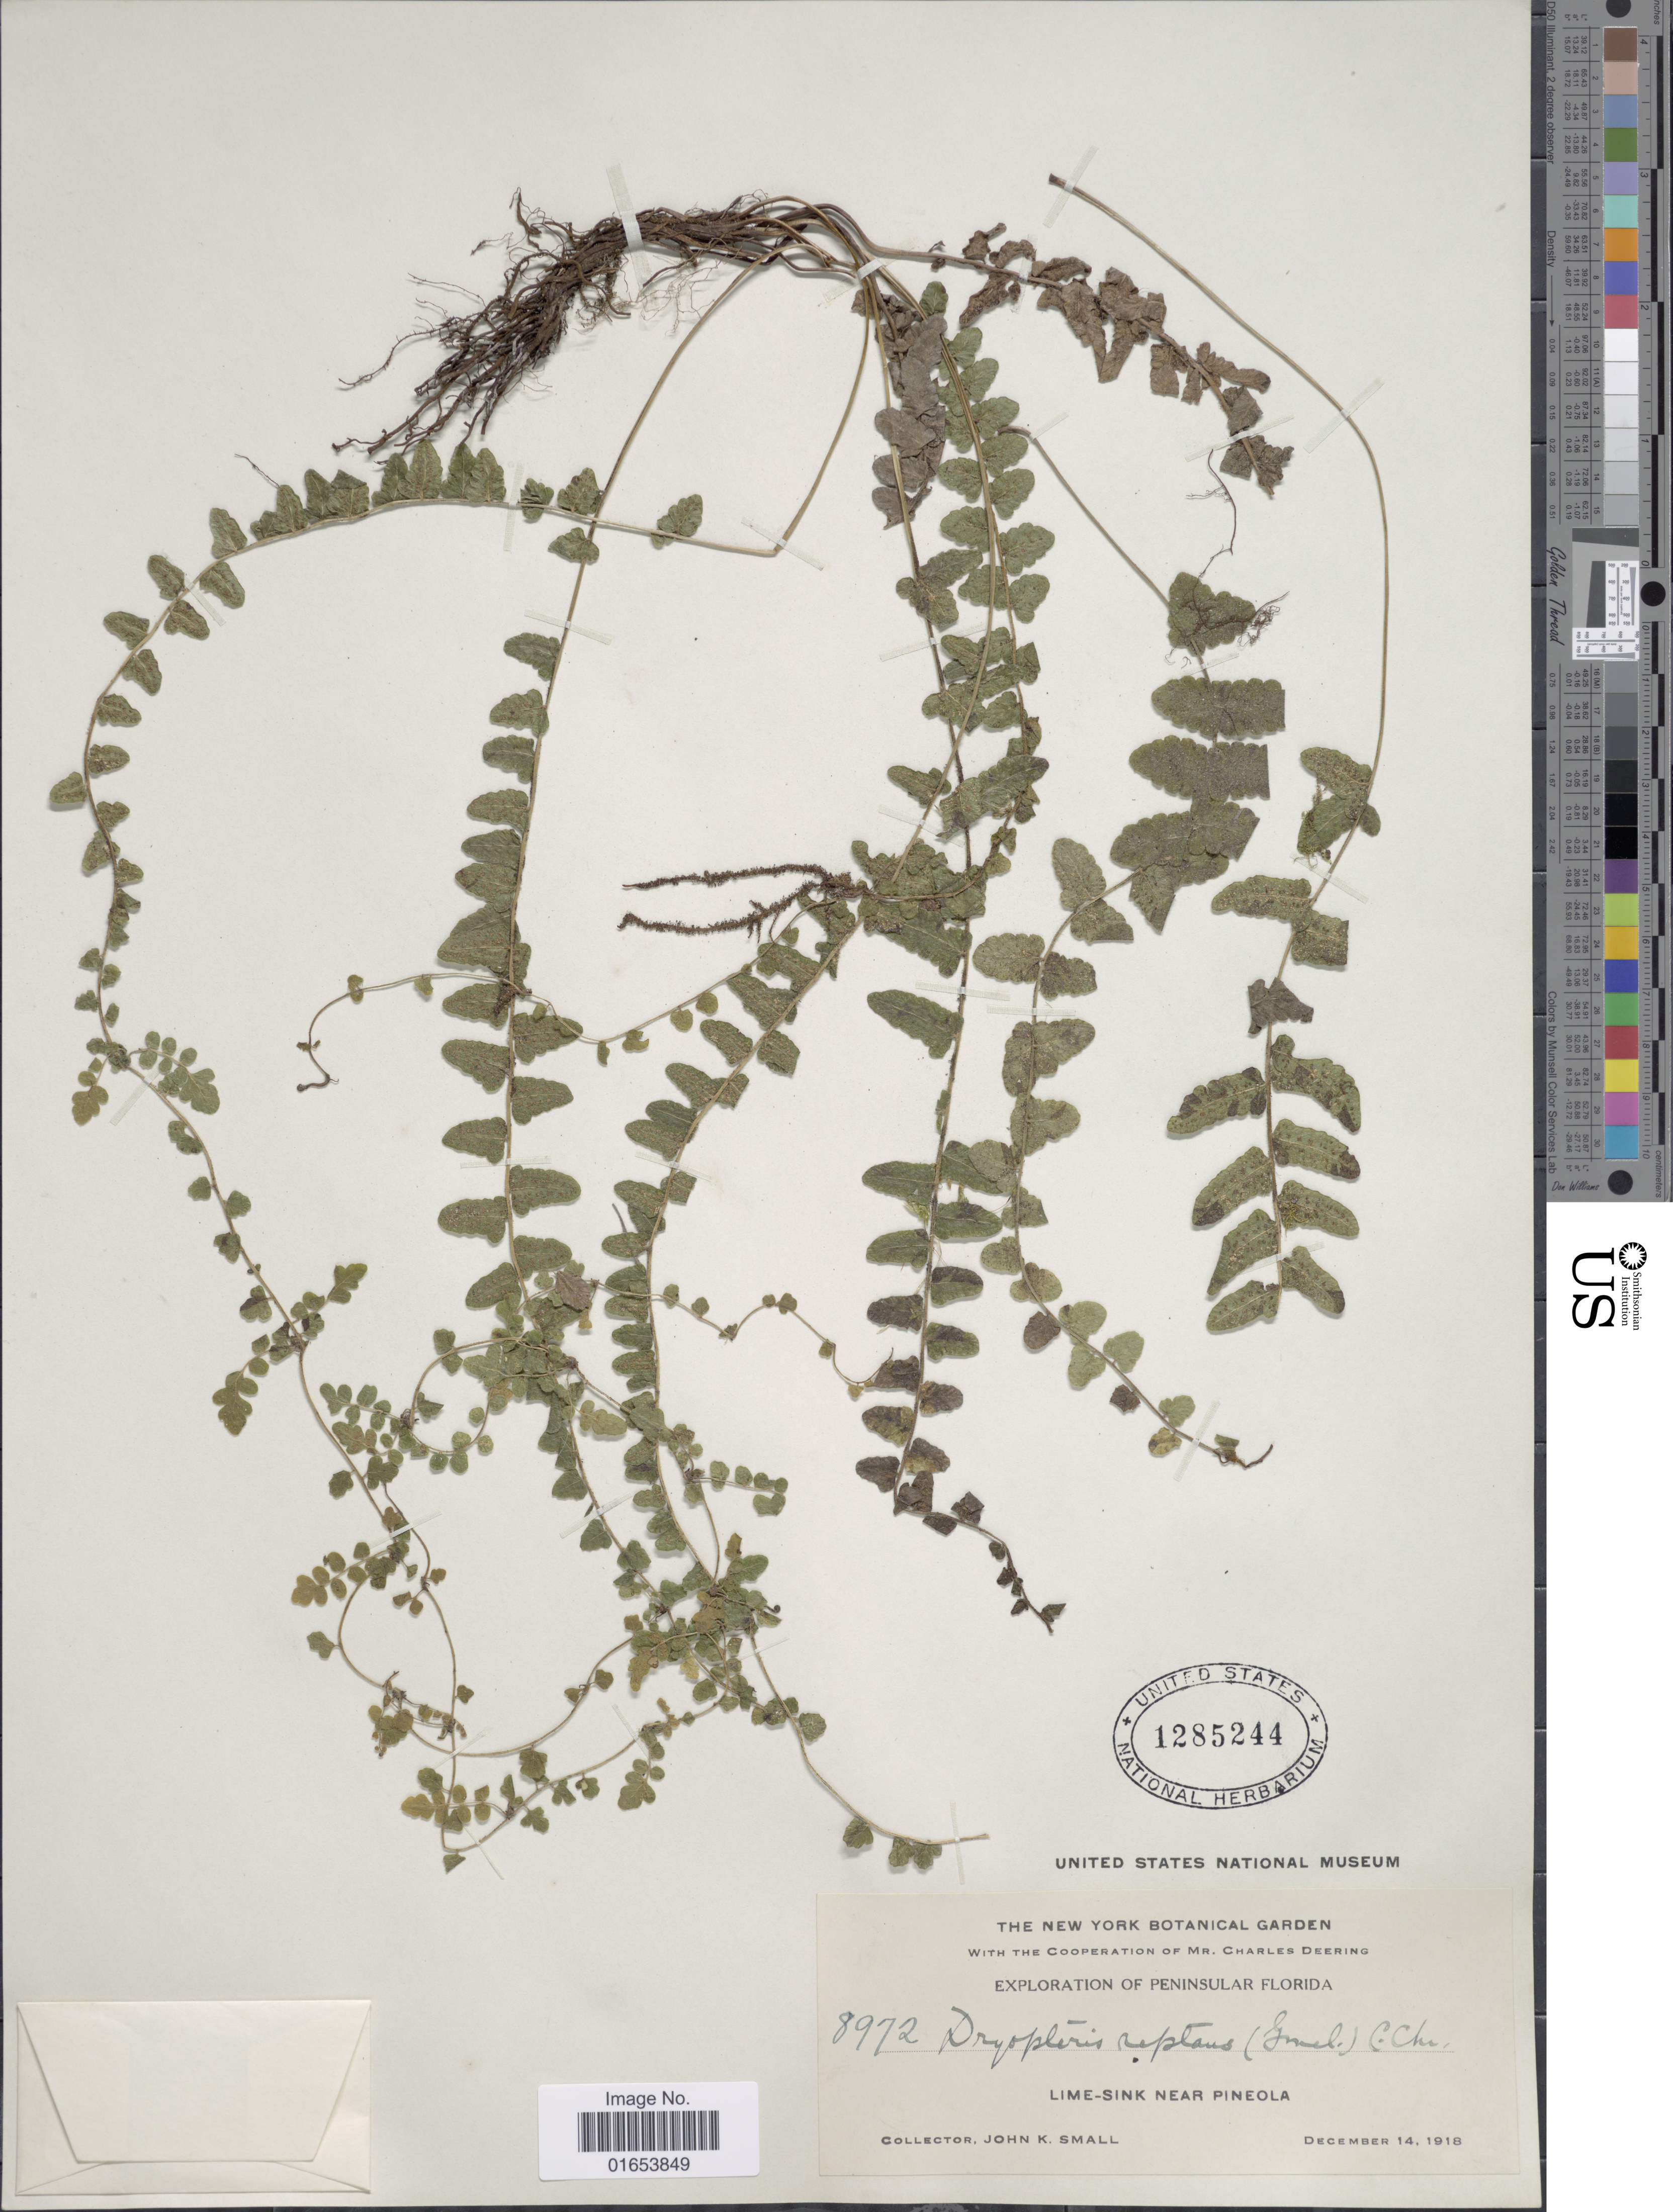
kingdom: Plantae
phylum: Tracheophyta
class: Polypodiopsida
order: Polypodiales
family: Thelypteridaceae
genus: Goniopteris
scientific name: Goniopteris reptans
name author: (J.F. Gmel.) C. Presl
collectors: J. K. Small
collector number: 8972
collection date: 1918-12-14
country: United States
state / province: Florida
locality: Peninsular Florida, lime-sink near Pineola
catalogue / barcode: US 1285244